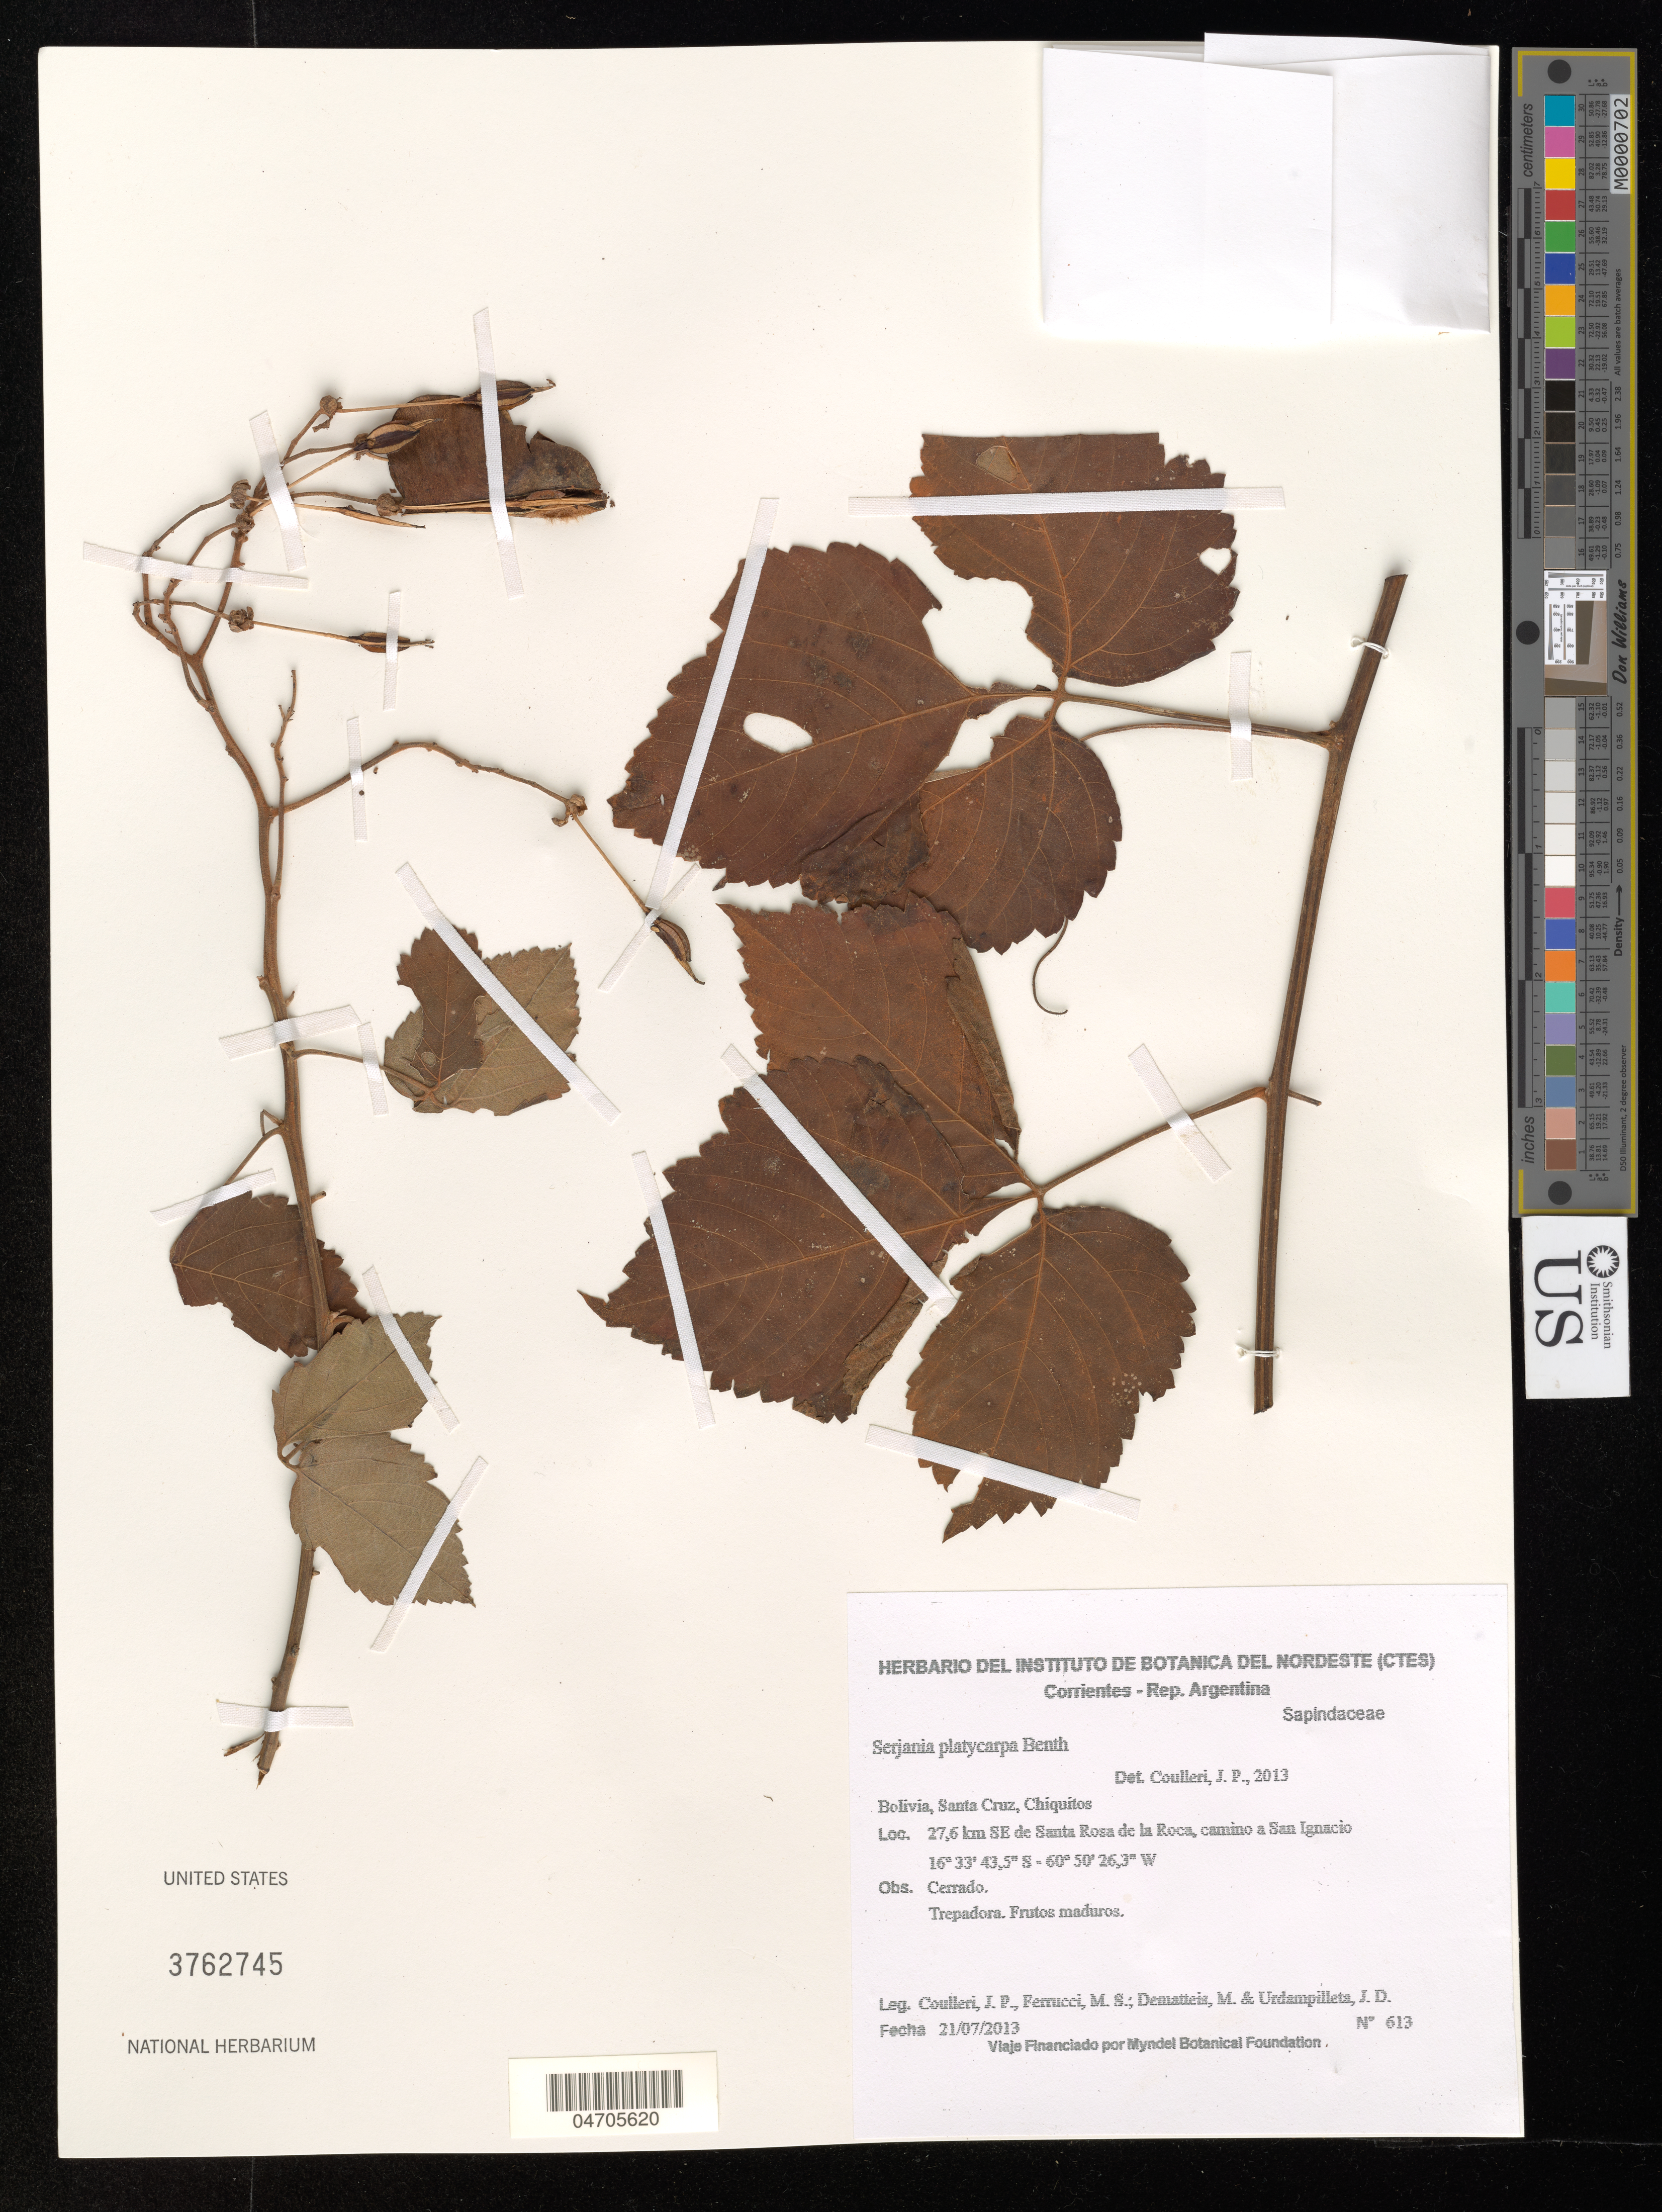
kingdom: Plantae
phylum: Tracheophyta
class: Magnoliopsida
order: Sapindales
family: Sapindaceae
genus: Serjania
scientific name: Serjania platycarpa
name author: Benth.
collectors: J. Colleri, M. S. Ferrucci, M. Dematteis & J. Urdampilleta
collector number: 613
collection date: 2013-07-21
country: Bolivia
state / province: Santa Cruz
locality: Chiquitos. 27,6 km SE de Santa Rosa de la Roca, camino a San Ignacio.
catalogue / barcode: US 3762745